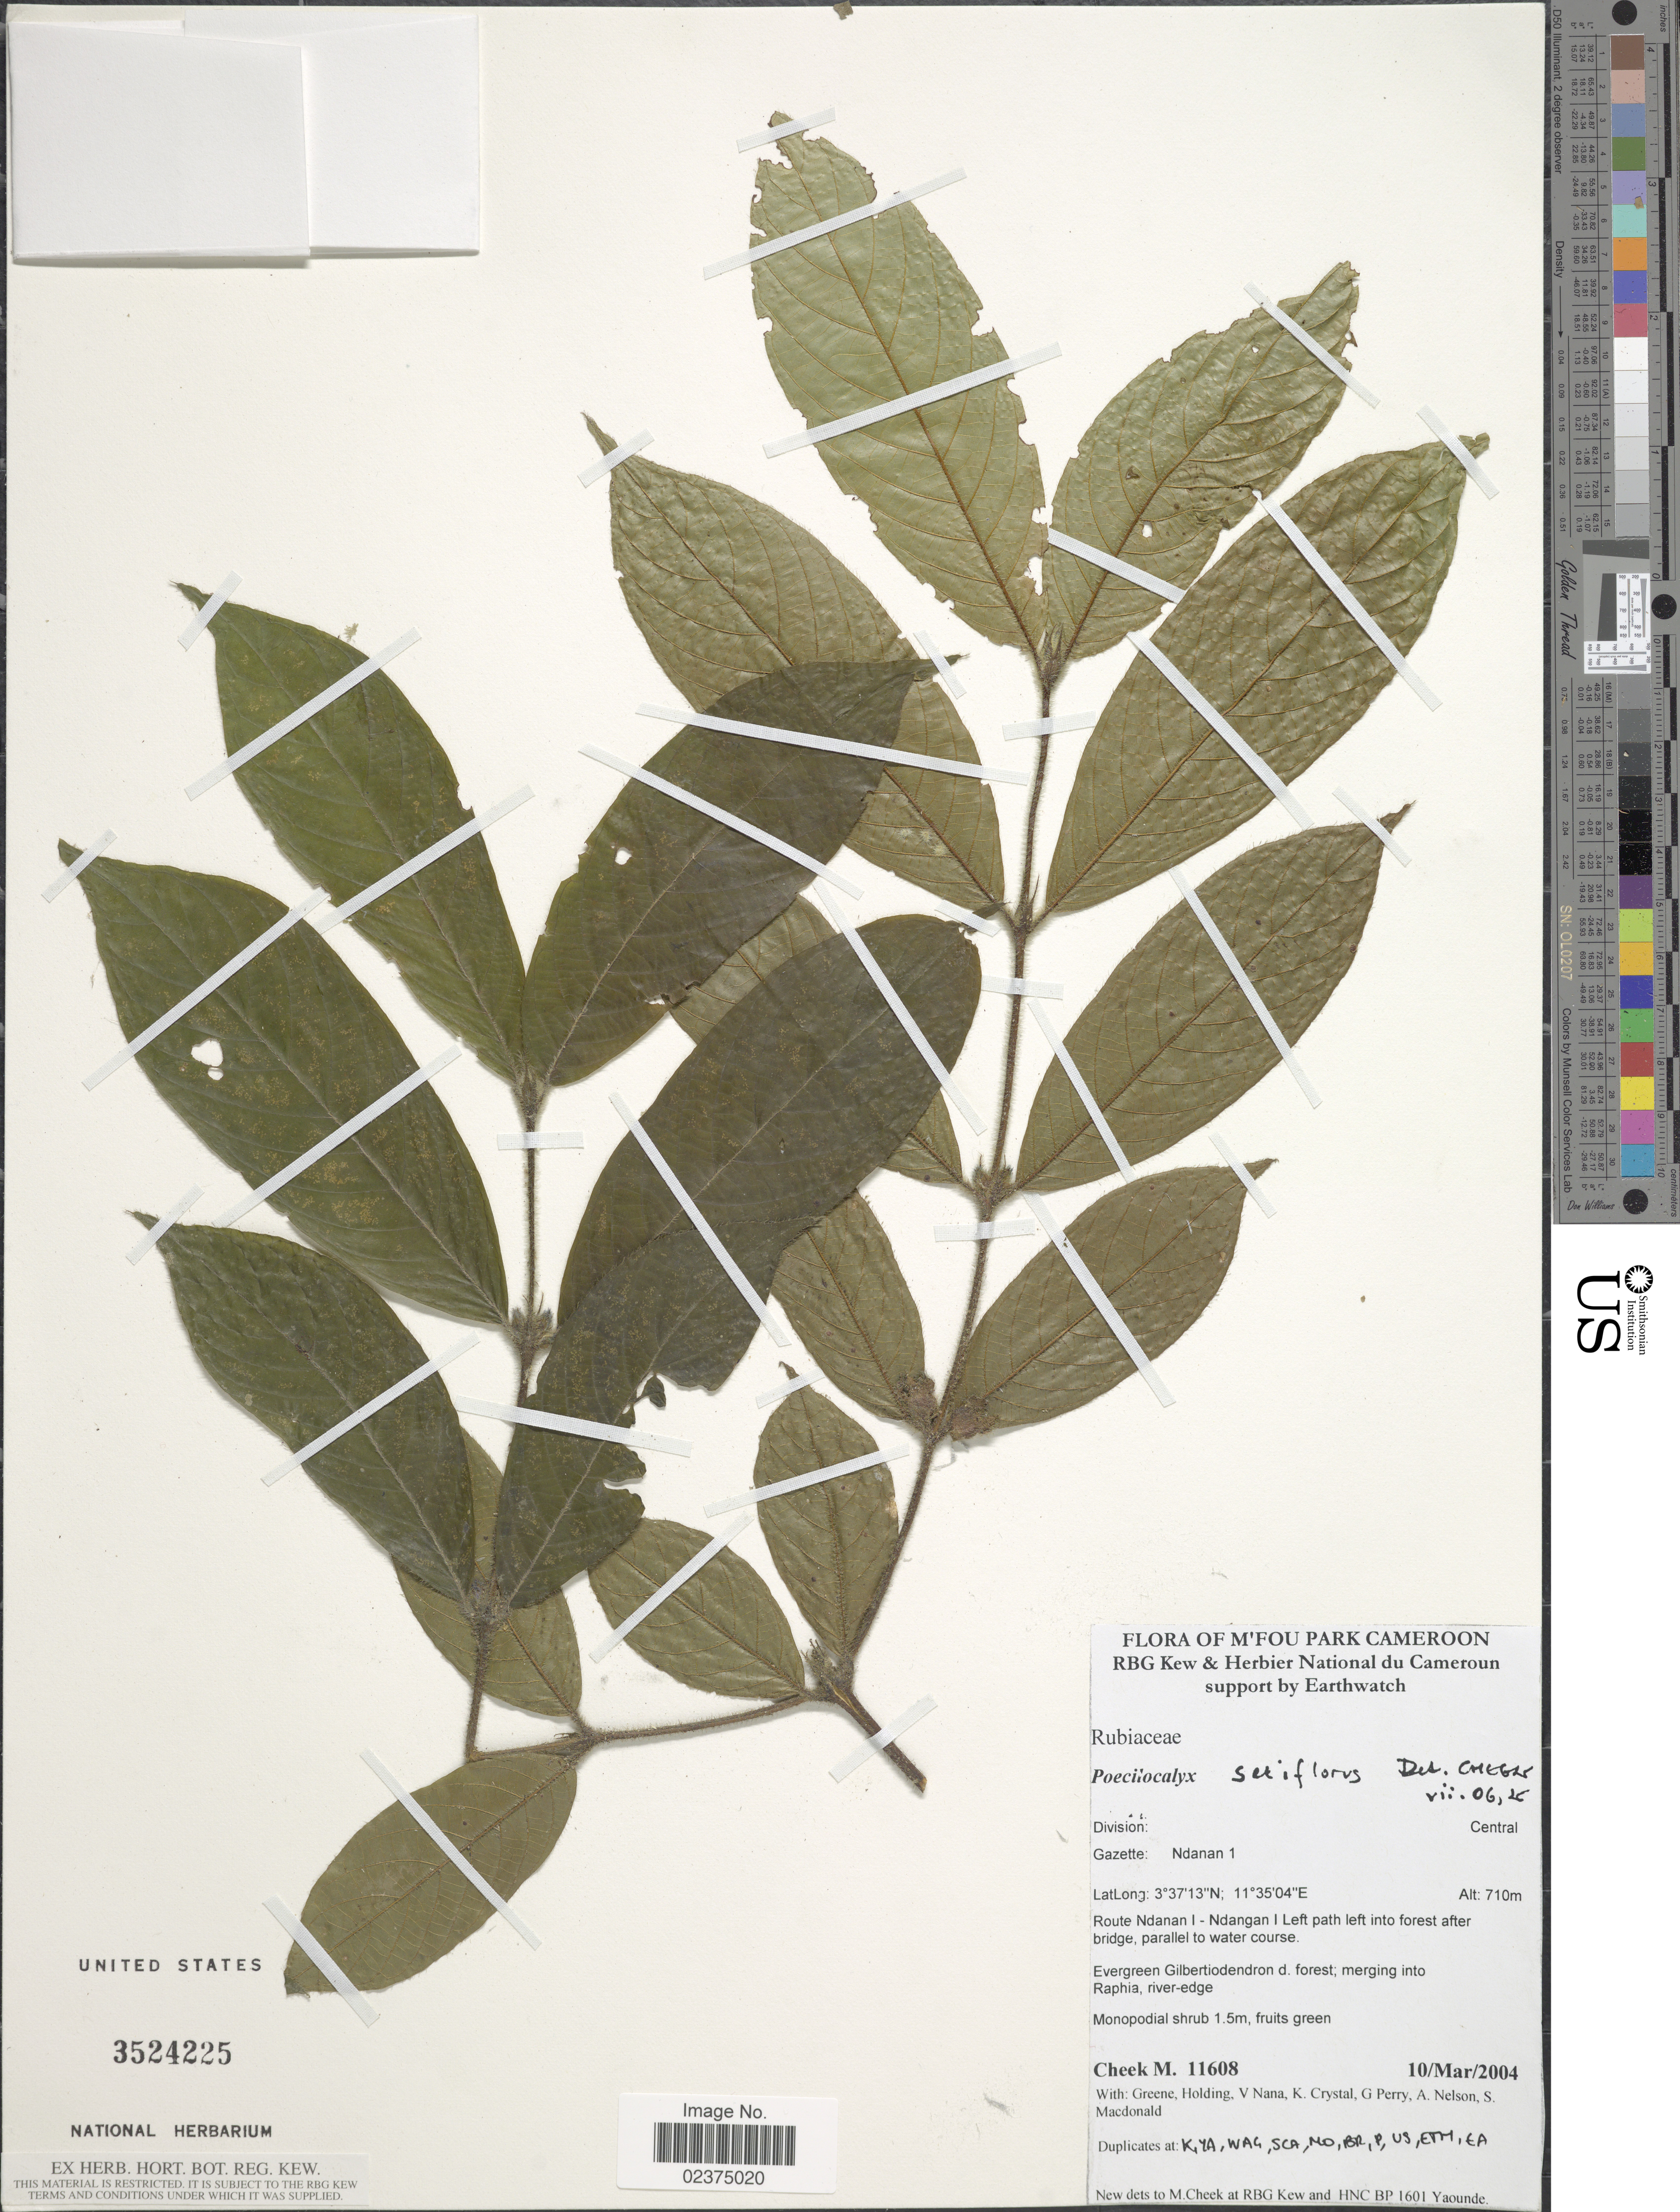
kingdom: Plantae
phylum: Tracheophyta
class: Magnoliopsida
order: Gentianales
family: Rubiaceae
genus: Poecilocalyx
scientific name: Poecilocalyx setiflorus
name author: Bremek.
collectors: M. Cheek, -- Greene, Holding, V. Nana & et al.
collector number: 11608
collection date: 2004-03-10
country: Cameroon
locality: M'Fou Park Cameroon, route Ndanan I- Ndangan I left path left into forest after bridge, parallel to water course, Central, Gazette: Ndanan 1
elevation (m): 710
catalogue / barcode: US 3524225